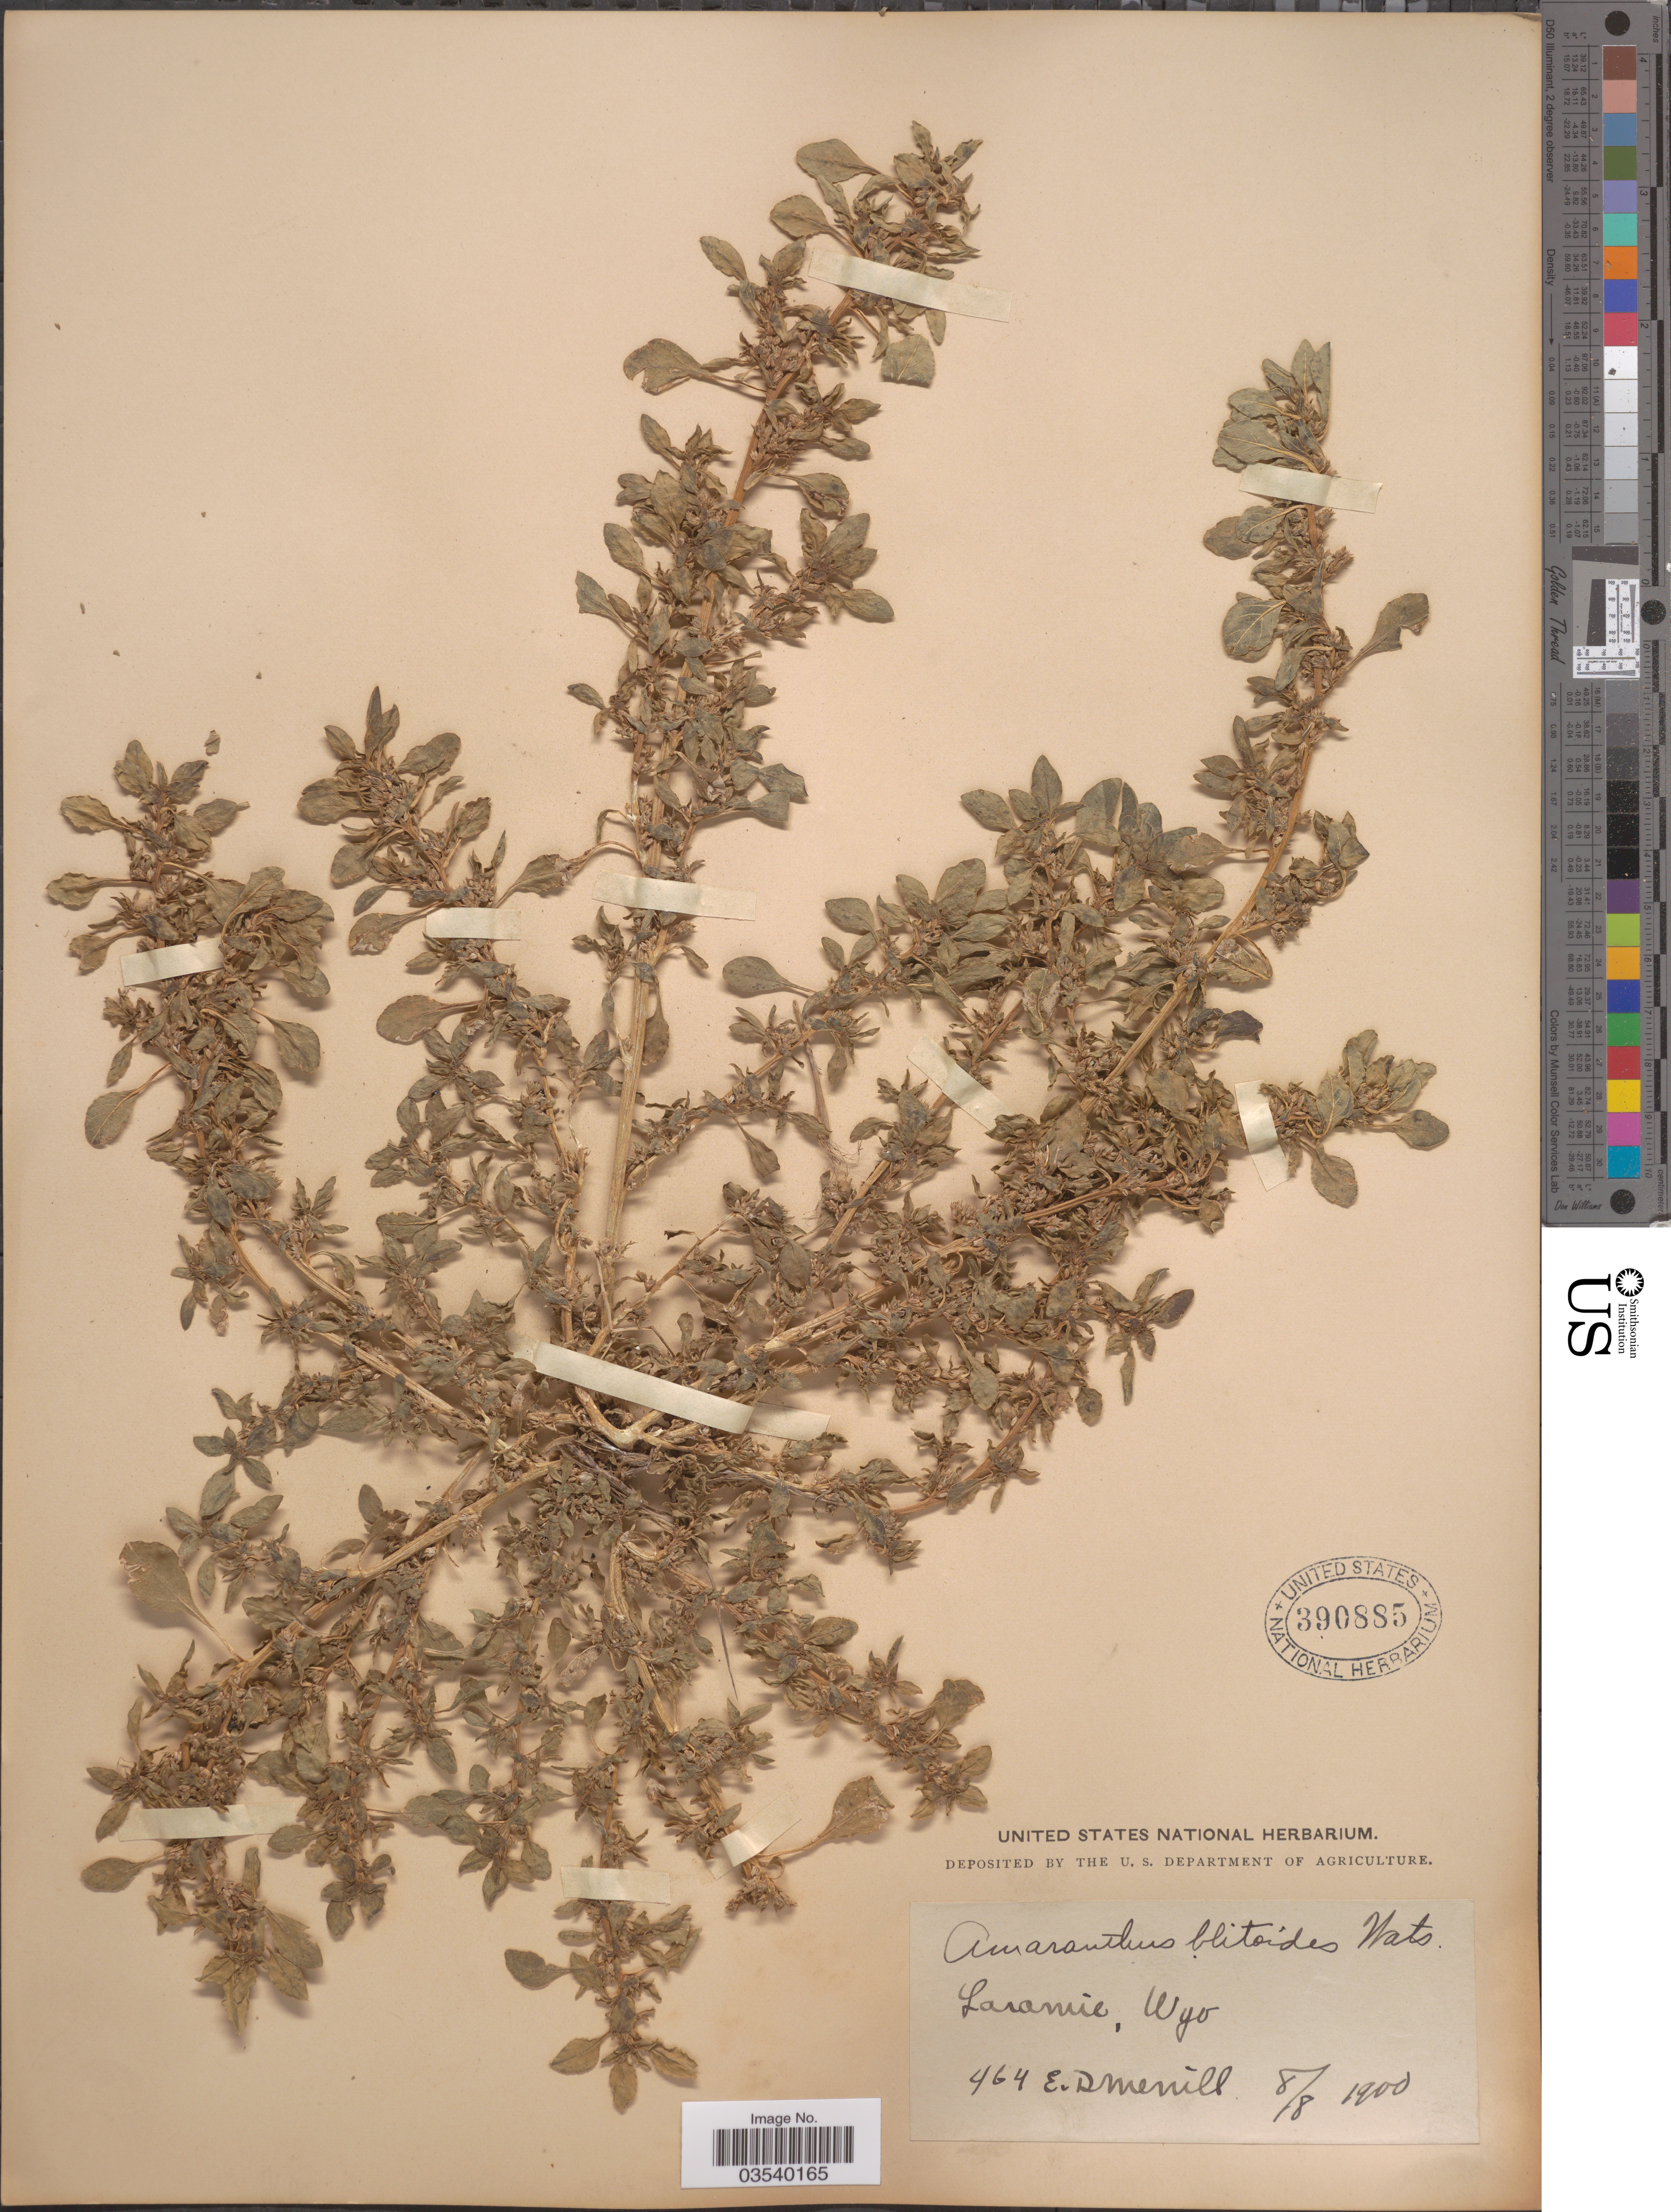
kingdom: Plantae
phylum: Tracheophyta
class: Magnoliopsida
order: Caryophyllales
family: Amaranthaceae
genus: Amaranthus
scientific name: Amaranthus blitoides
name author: S. Watson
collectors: E. D. Merrill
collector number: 464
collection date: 1900-08-18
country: United States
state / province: Wyoming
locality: Laramie.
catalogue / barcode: US 390885